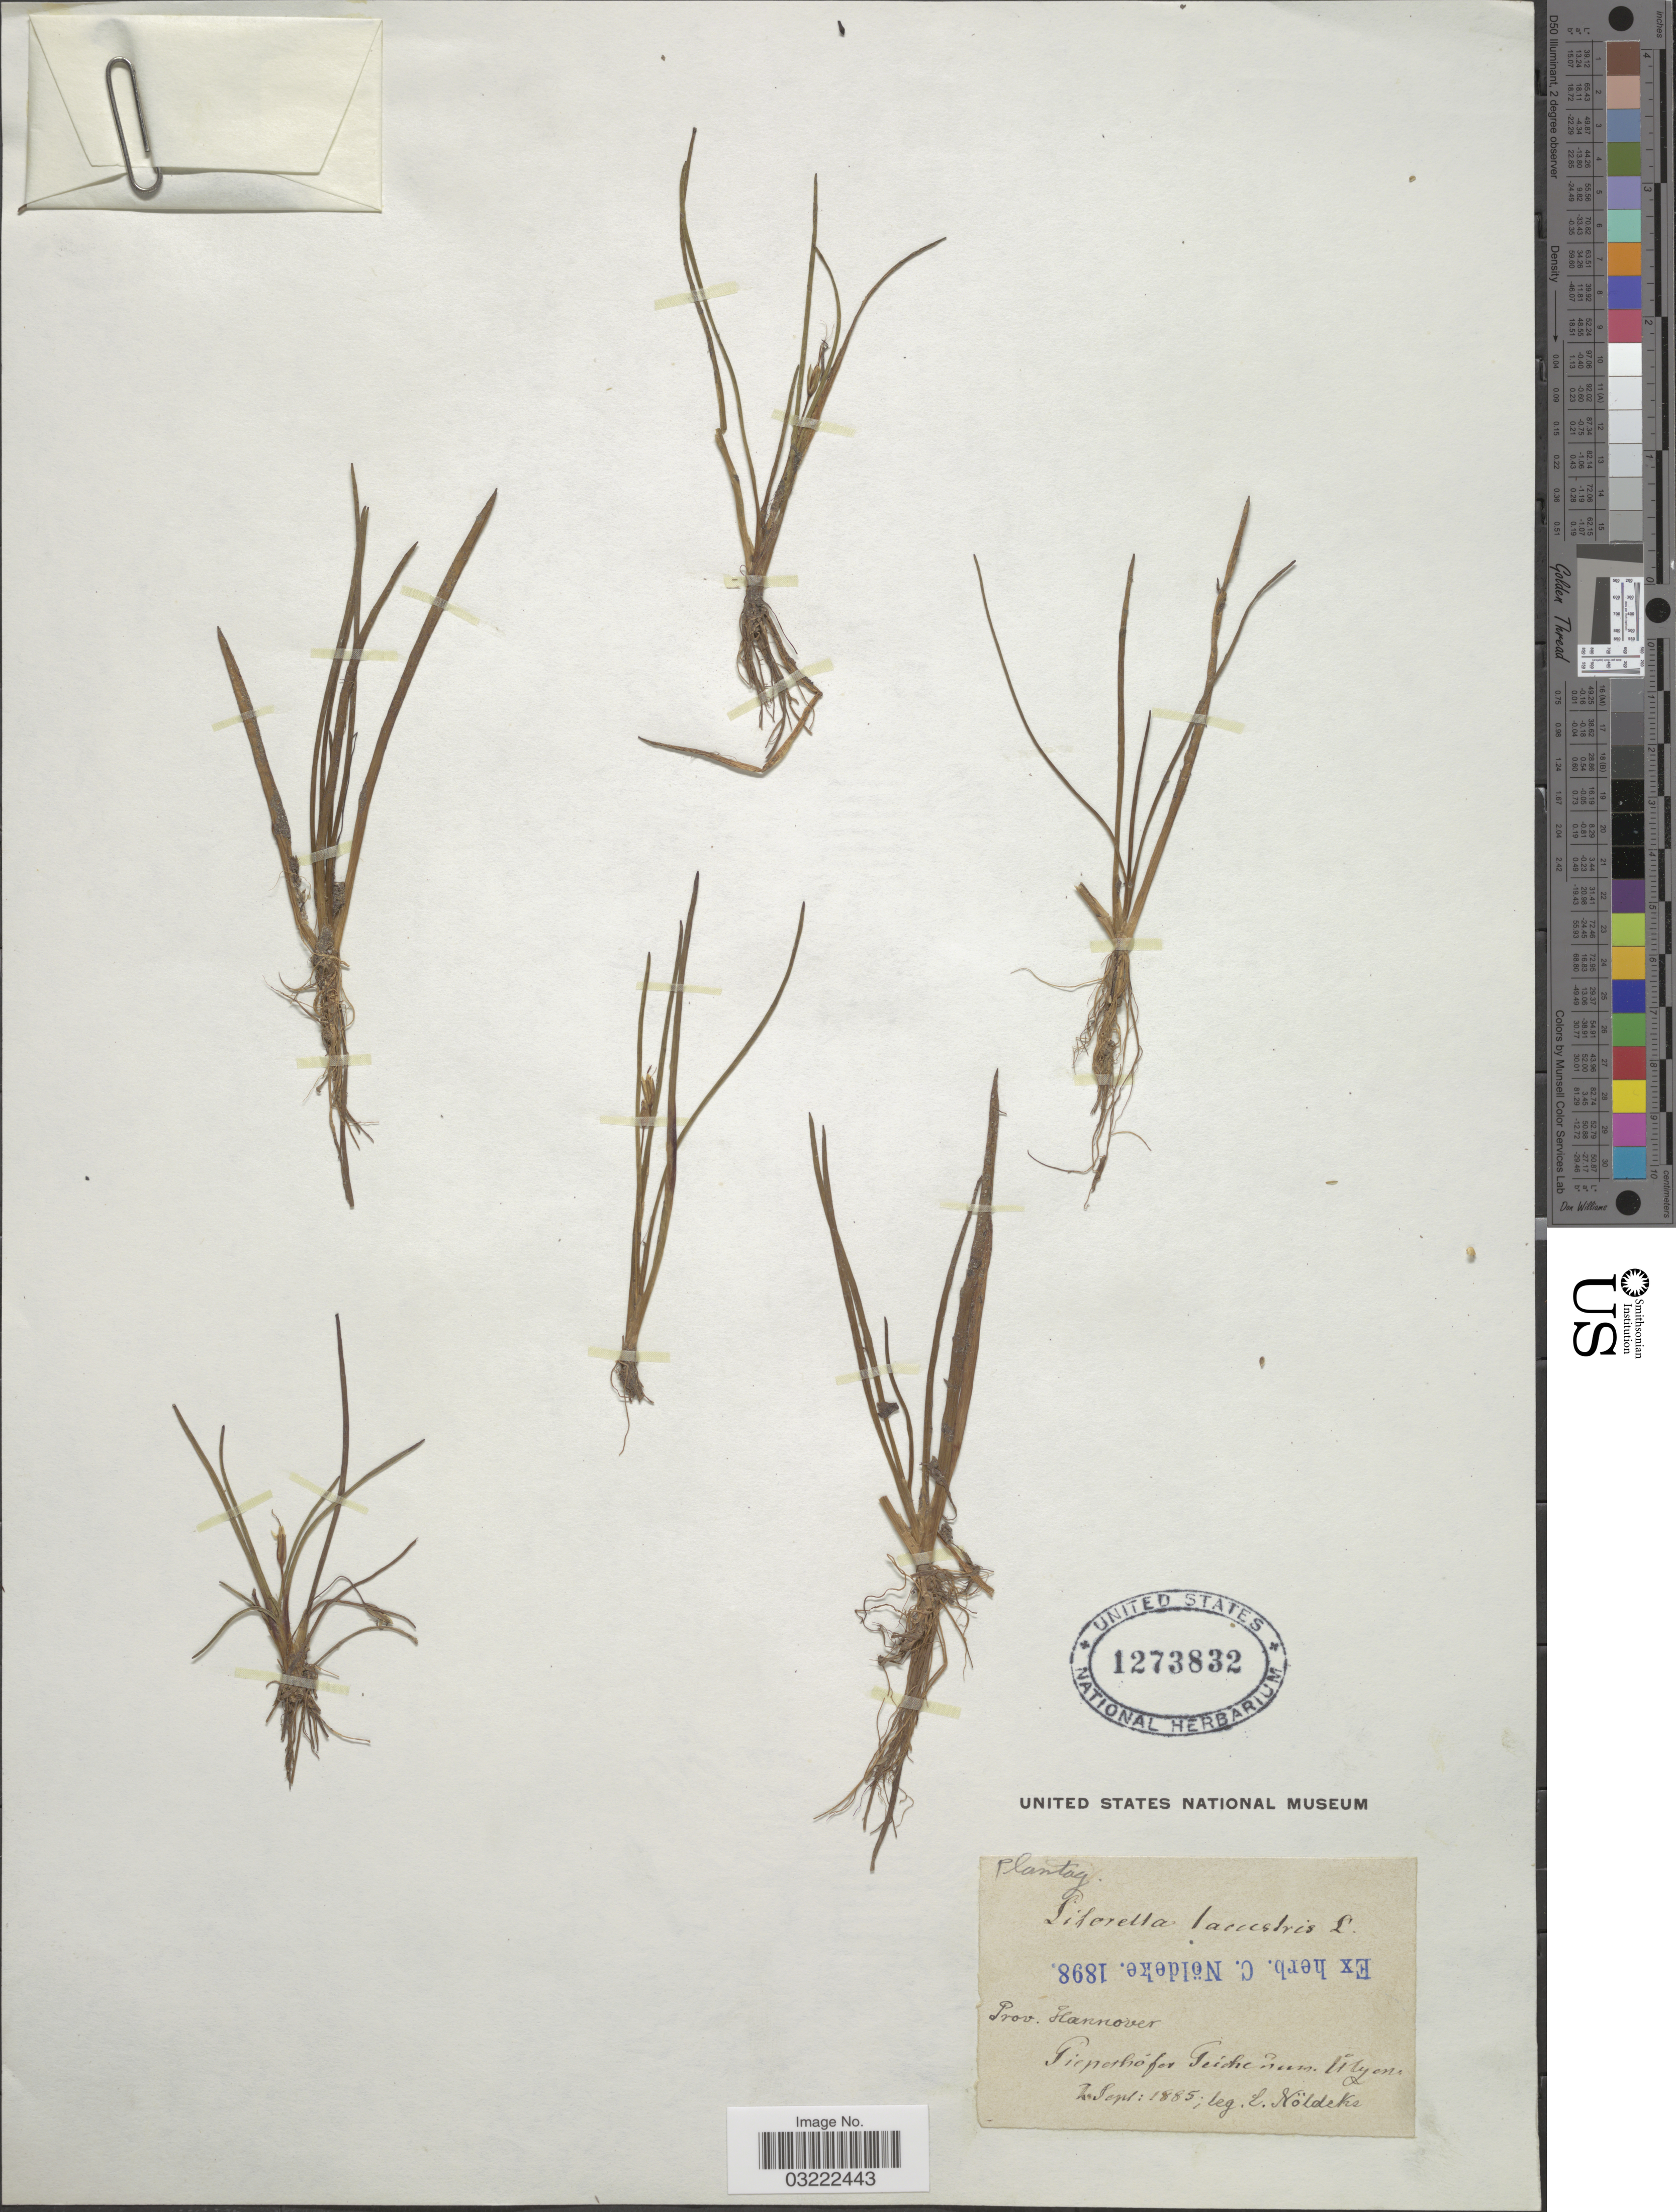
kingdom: Plantae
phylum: Tracheophyta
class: Magnoliopsida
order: Lamiales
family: Plantaginaceae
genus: Littorella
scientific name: Littorella lacustris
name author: L.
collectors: C. Noldeke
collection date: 1885-09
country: Germany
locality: Prov. Hannover, Pieporhofer[interpreted] Geischenun[interpreted] [illegible text].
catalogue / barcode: US 1273832